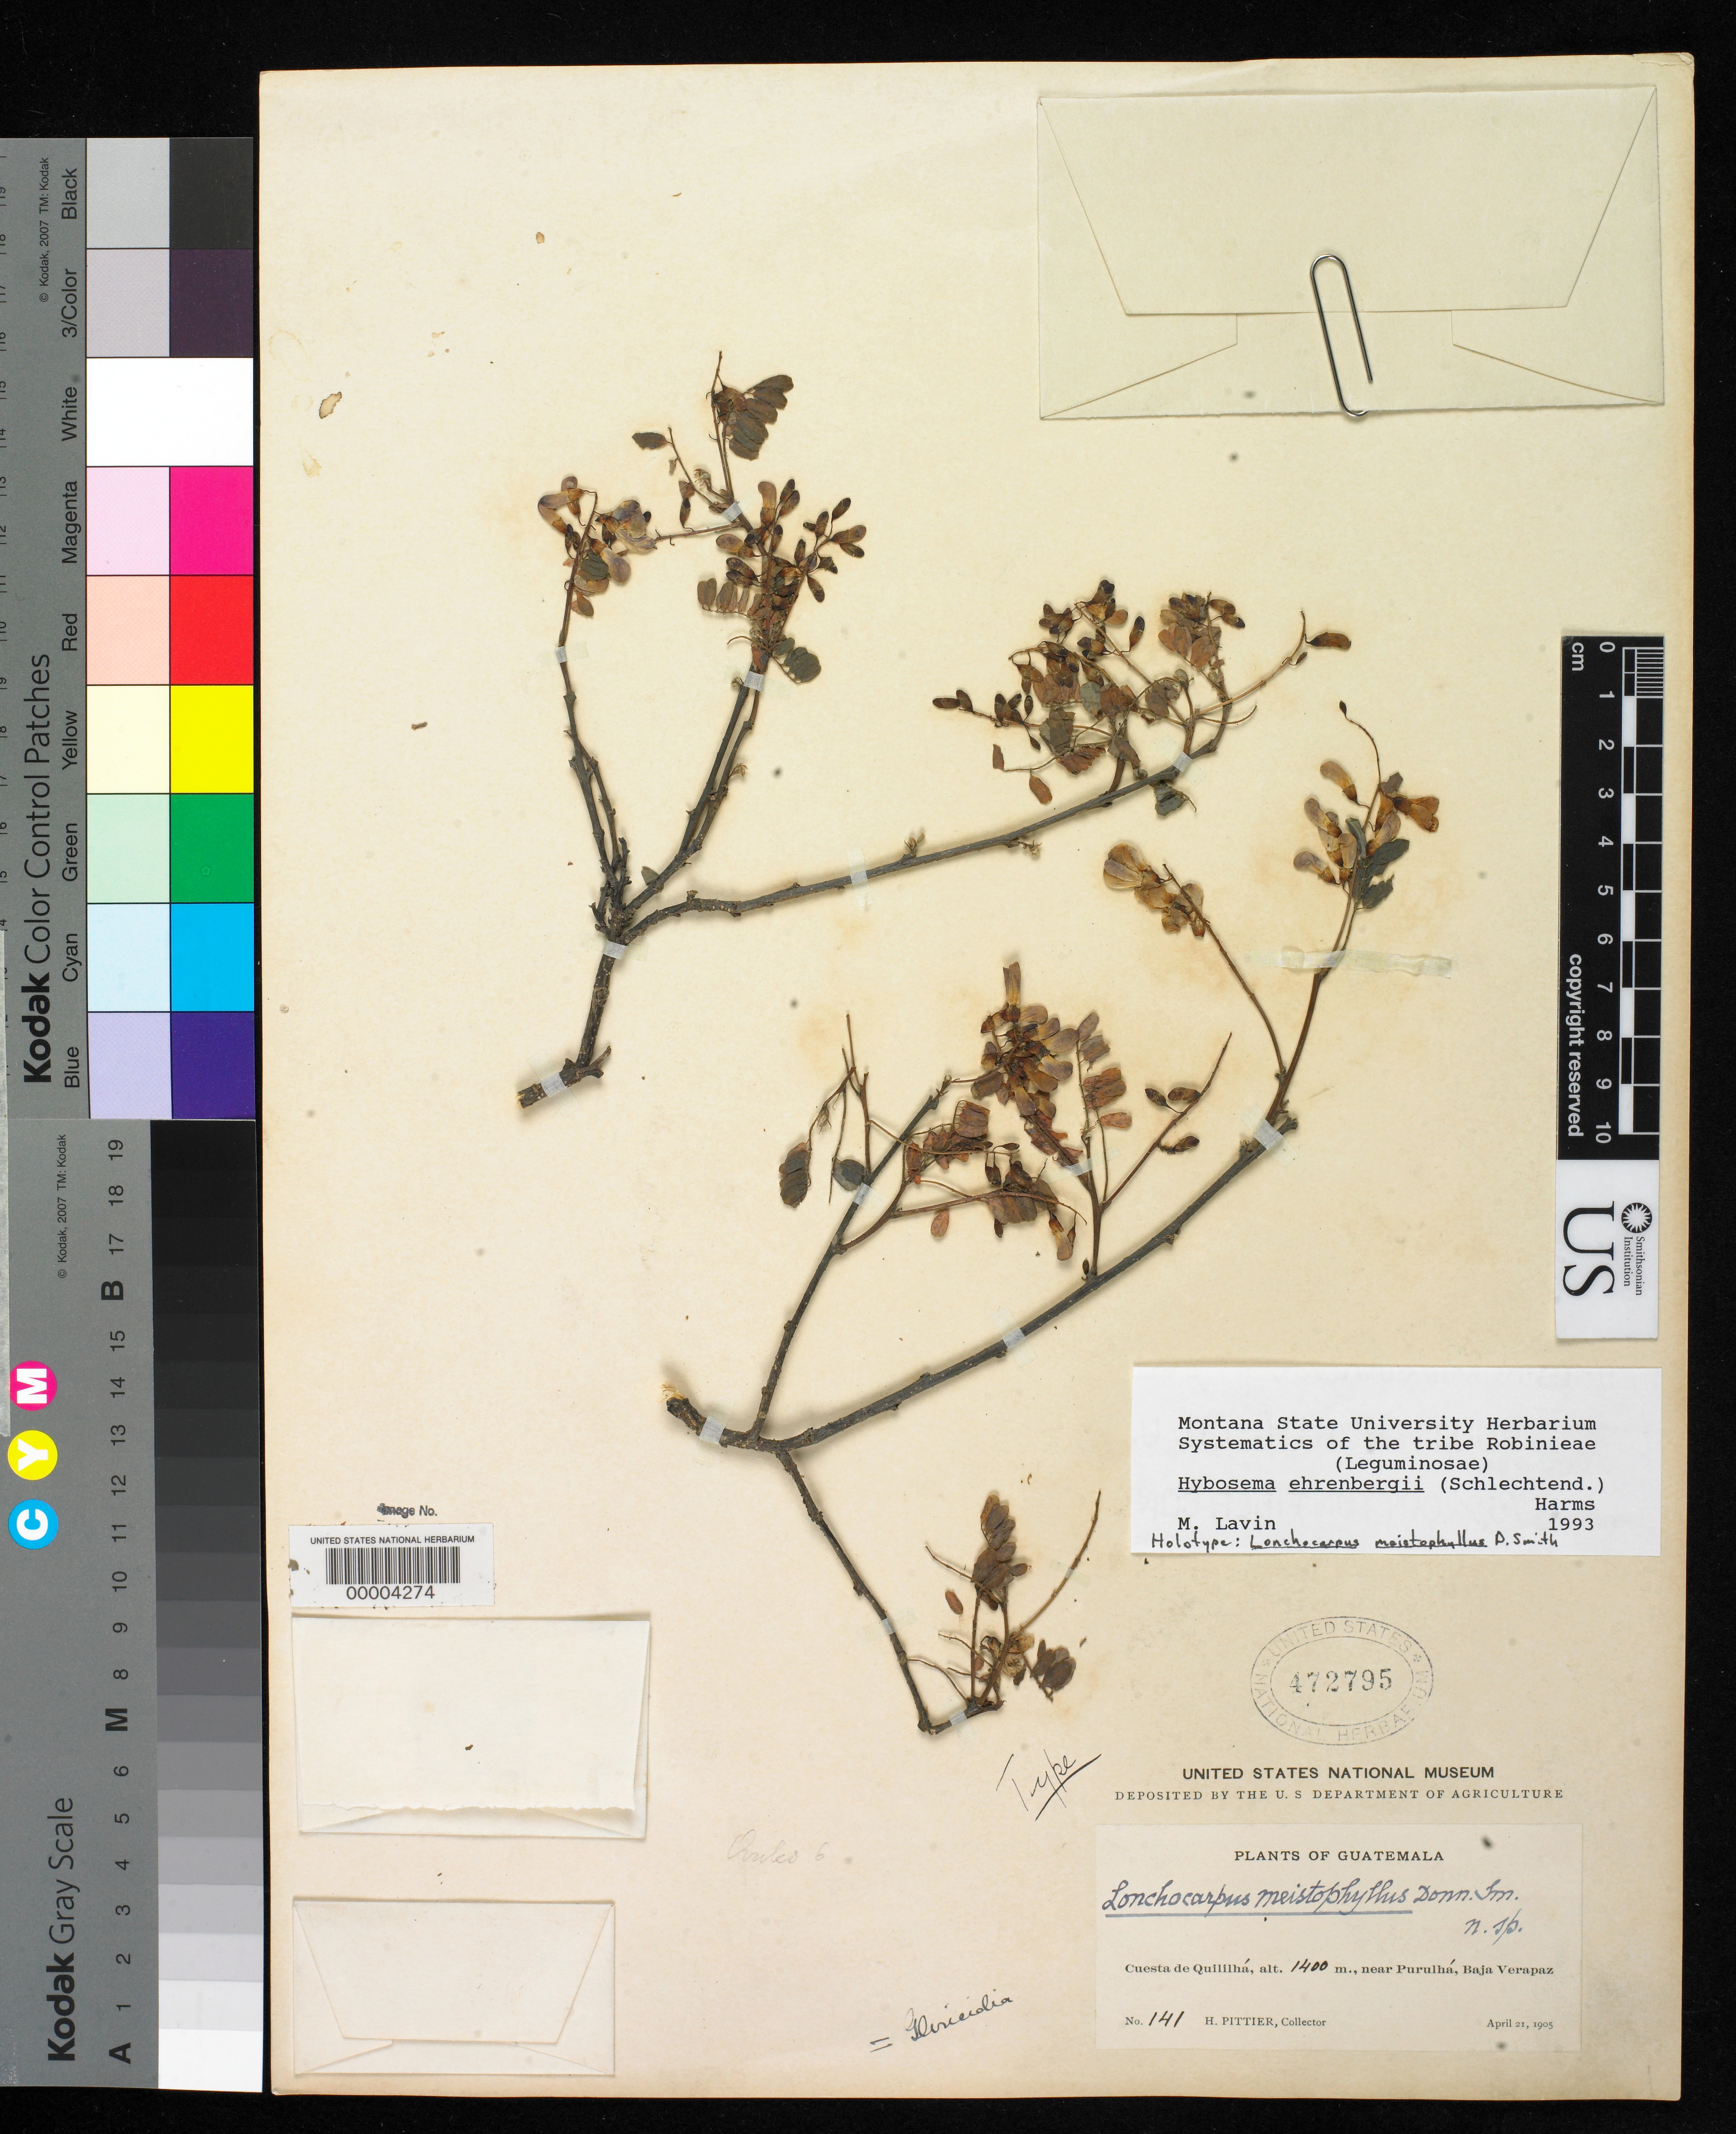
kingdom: Plantae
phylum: Tracheophyta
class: Magnoliopsida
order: Fabales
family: Fabaceae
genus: Lonchocarpus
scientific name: Lonchocarpus meistophyllus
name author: Donn. Sm.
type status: Holotype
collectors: H. F. Pittier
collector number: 141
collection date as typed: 21 Apr 1905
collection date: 1905-04-21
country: Guatemala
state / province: Baja Verapaz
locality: Cuesta de Quililha, near Purulka.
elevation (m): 1400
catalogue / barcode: US 472795